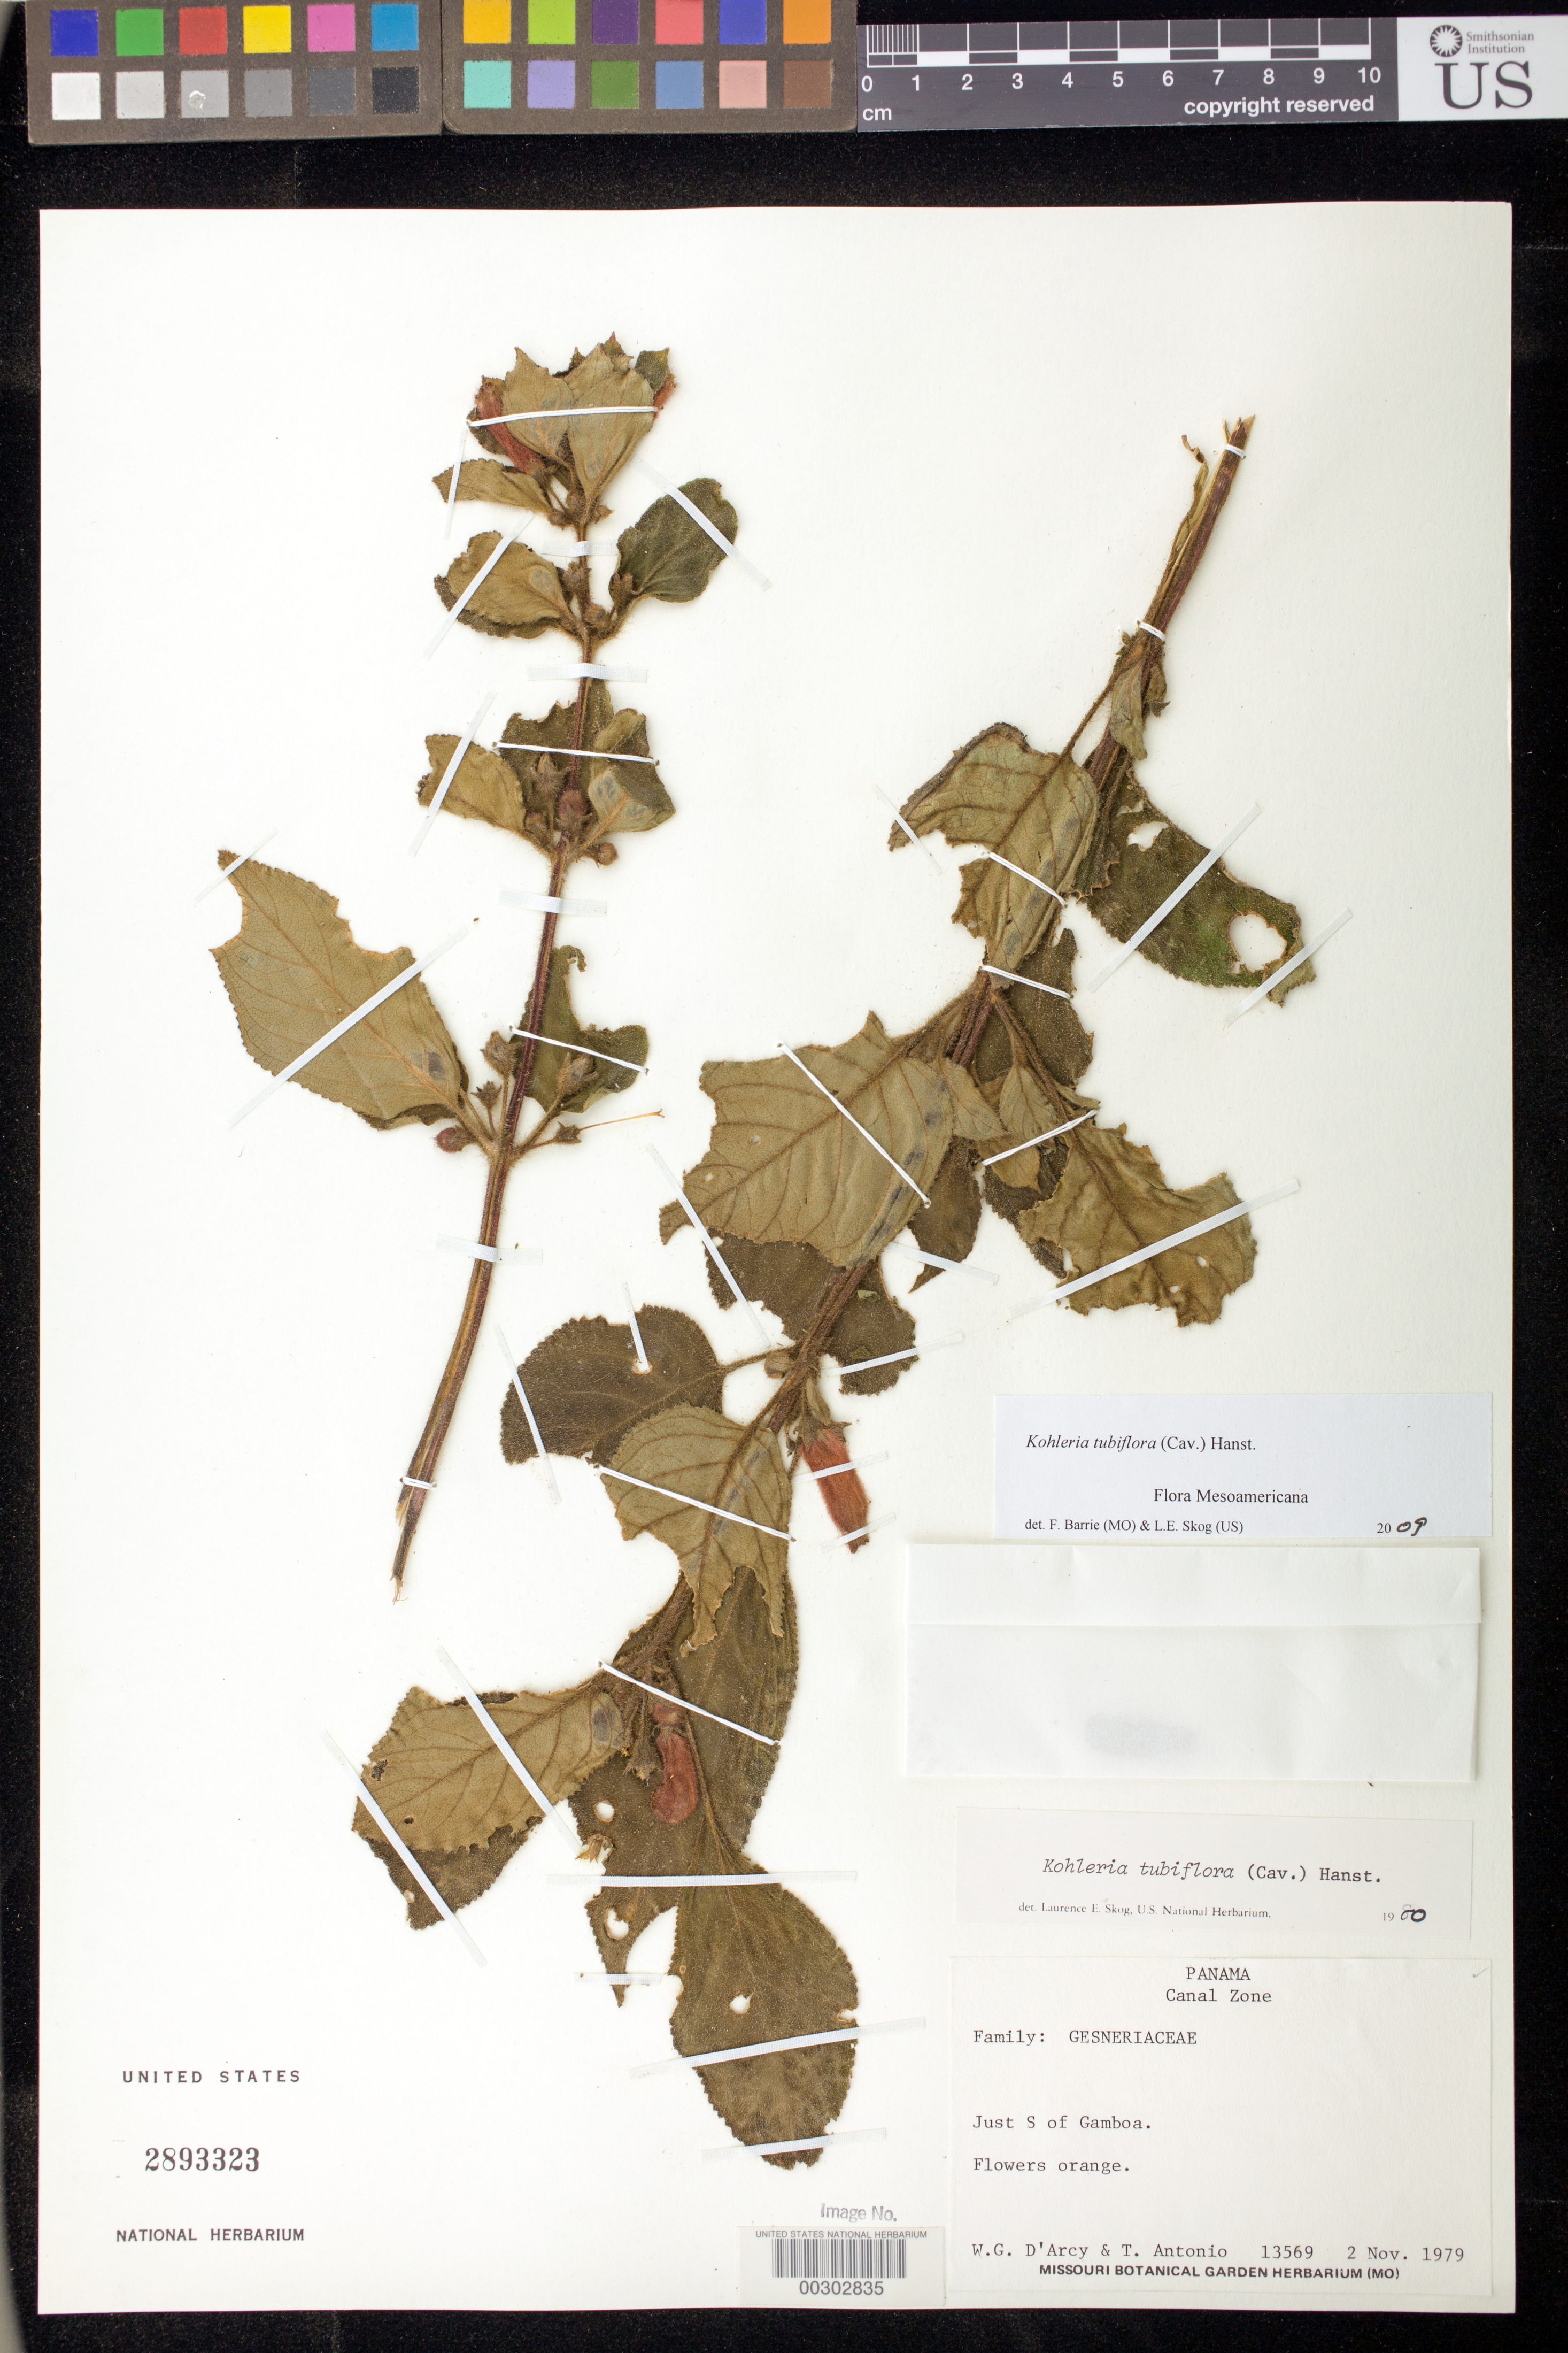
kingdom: Plantae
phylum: Tracheophyta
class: Magnoliopsida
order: Lamiales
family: Gesneriaceae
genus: Kohleria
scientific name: Kohleria tubiflora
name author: (Cav.) Hanst.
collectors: W. G. D'Arcy & T. Antonio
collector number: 13569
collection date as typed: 02 Nov 1979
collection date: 1979-11-02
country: Panama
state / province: Colón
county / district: Canal Zone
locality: Just S of Gamboa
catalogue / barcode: US 2893323